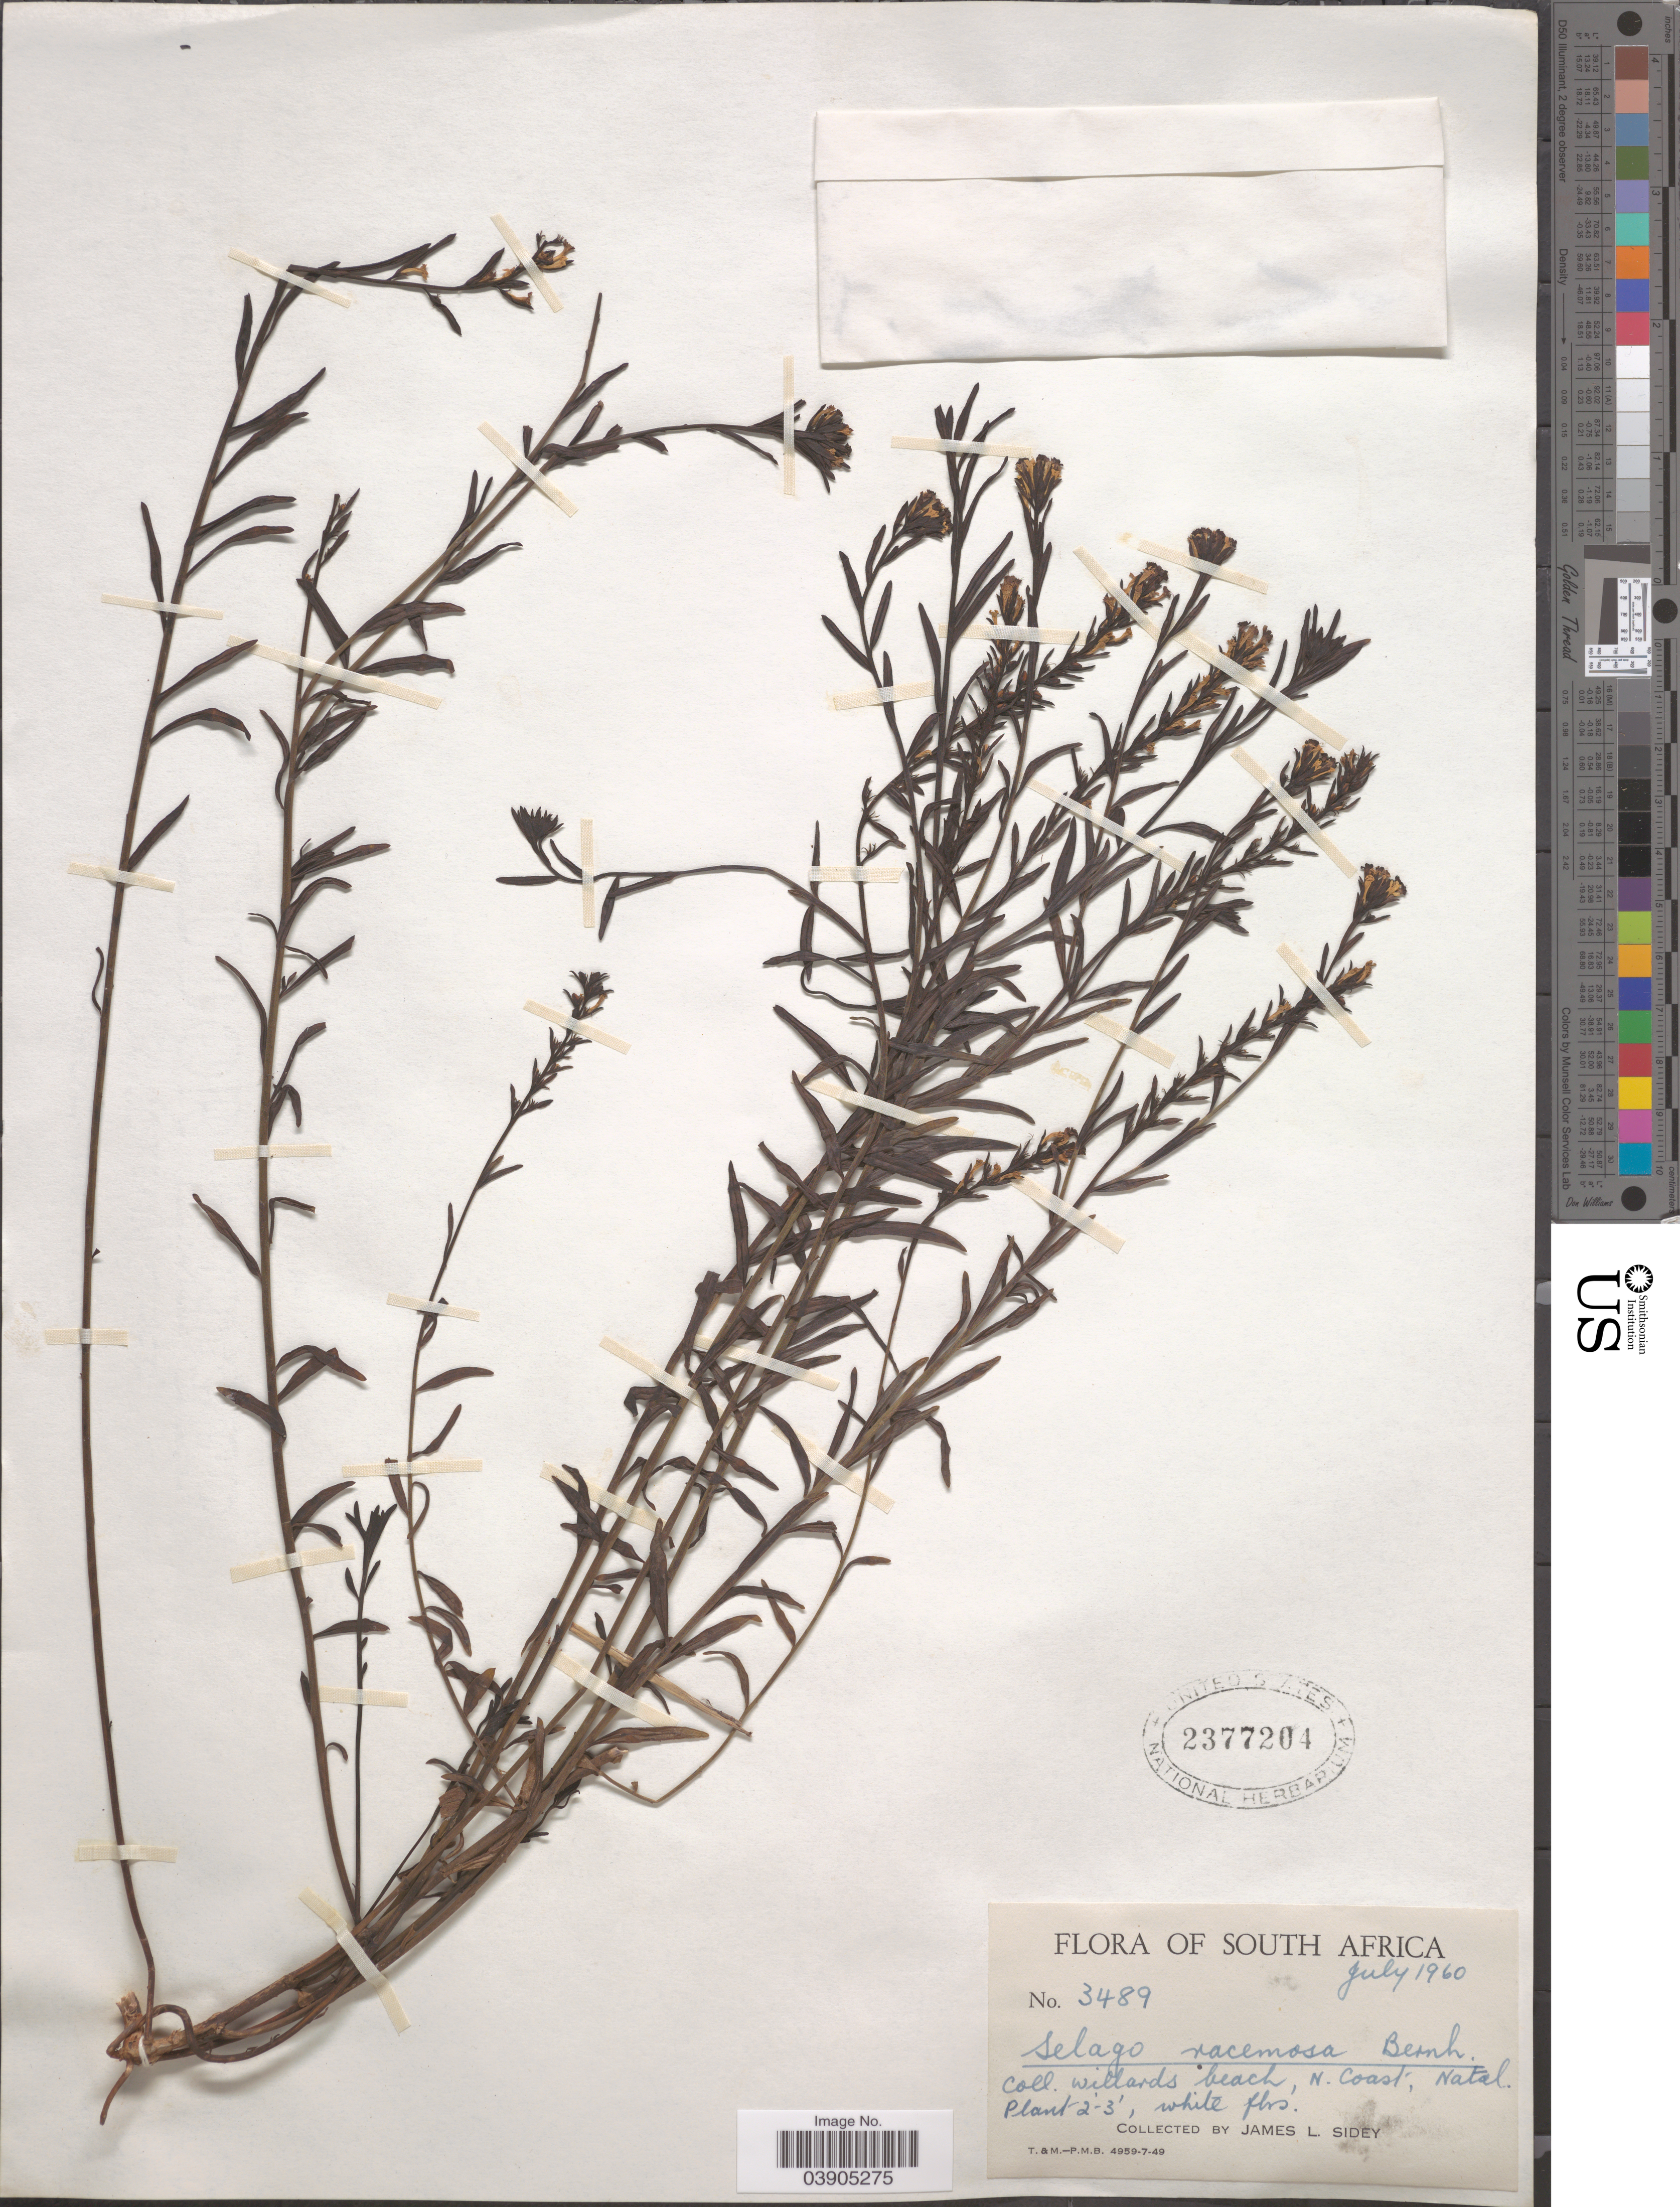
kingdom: Plantae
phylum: Tracheophyta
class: Magnoliopsida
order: Lamiales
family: Scrophulariaceae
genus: Selago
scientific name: Selago racemosa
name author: Bernh.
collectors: J. L. Sidey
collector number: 3489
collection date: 1960-07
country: South Africa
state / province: KwaZulu-Natal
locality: Willards beach, N. Coast, Natal.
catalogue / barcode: US 2377204